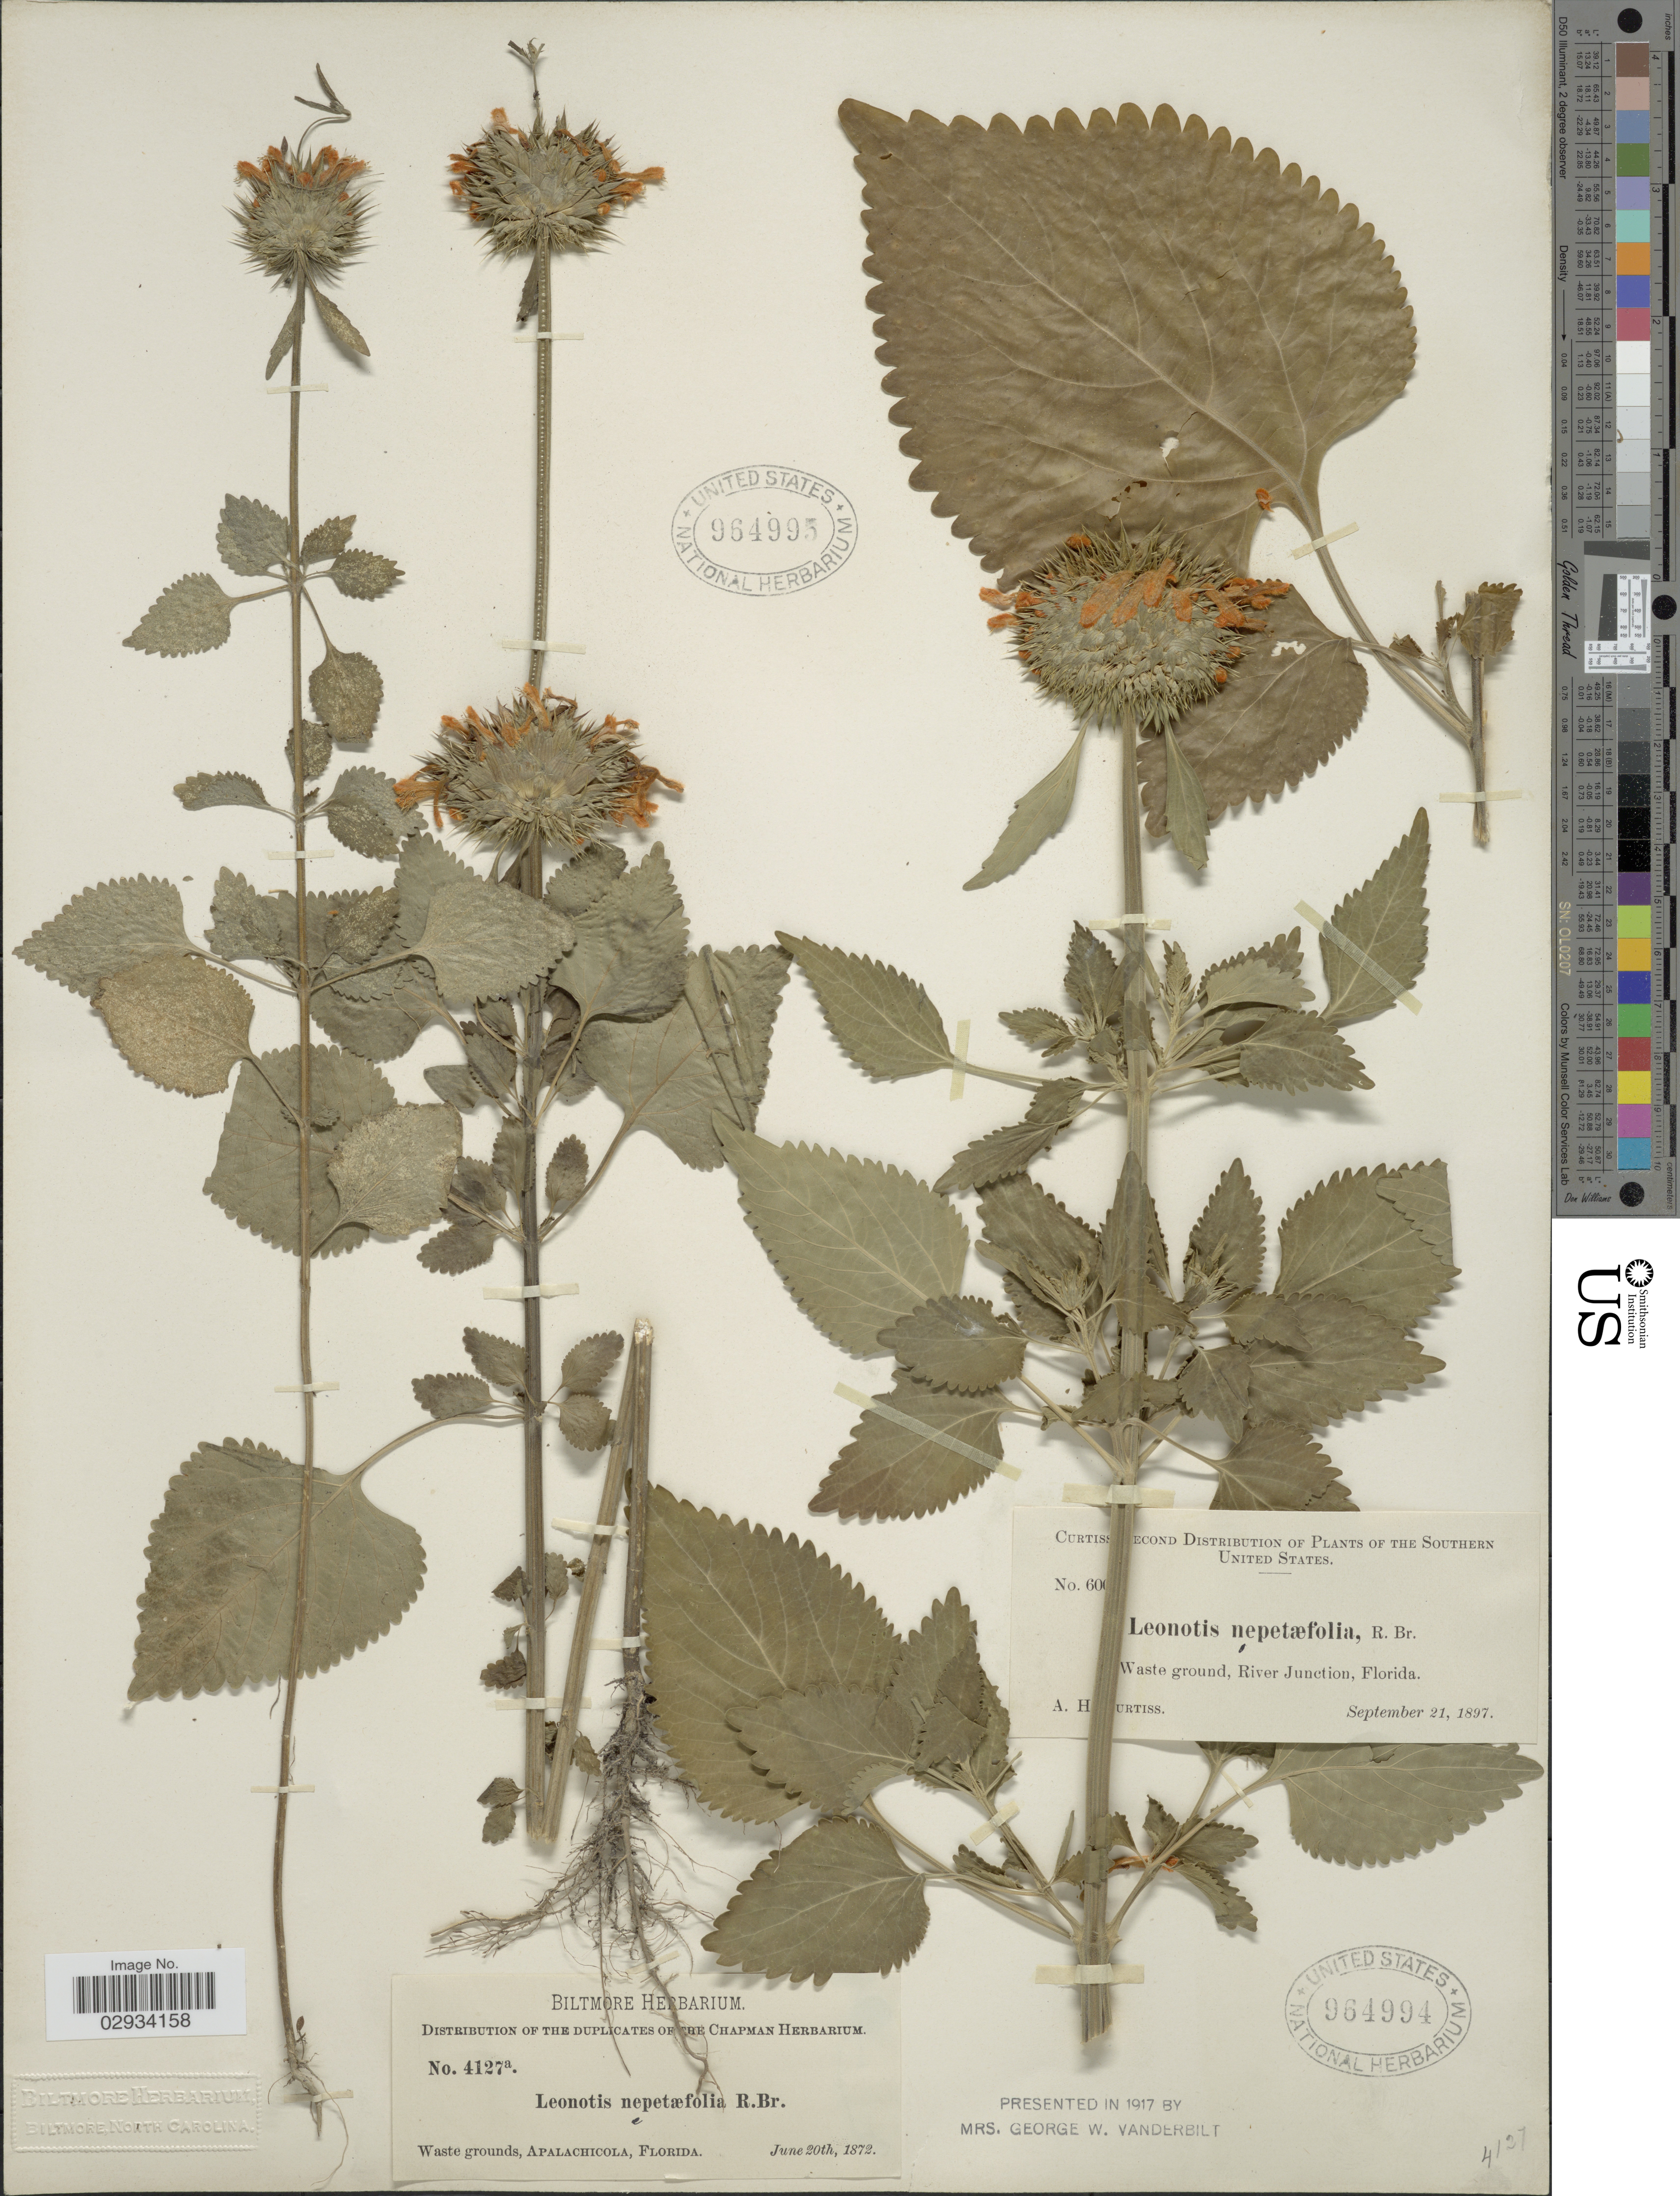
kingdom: Plantae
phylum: Tracheophyta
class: Magnoliopsida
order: Lamiales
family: Lamiaceae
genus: Leonotis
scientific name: Leonotis nepetifolia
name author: (L.) R. Br.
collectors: ex herb. Biltmore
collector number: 4127a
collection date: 1872-06-20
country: United States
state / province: Florida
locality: Apalachicola.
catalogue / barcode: US 964995